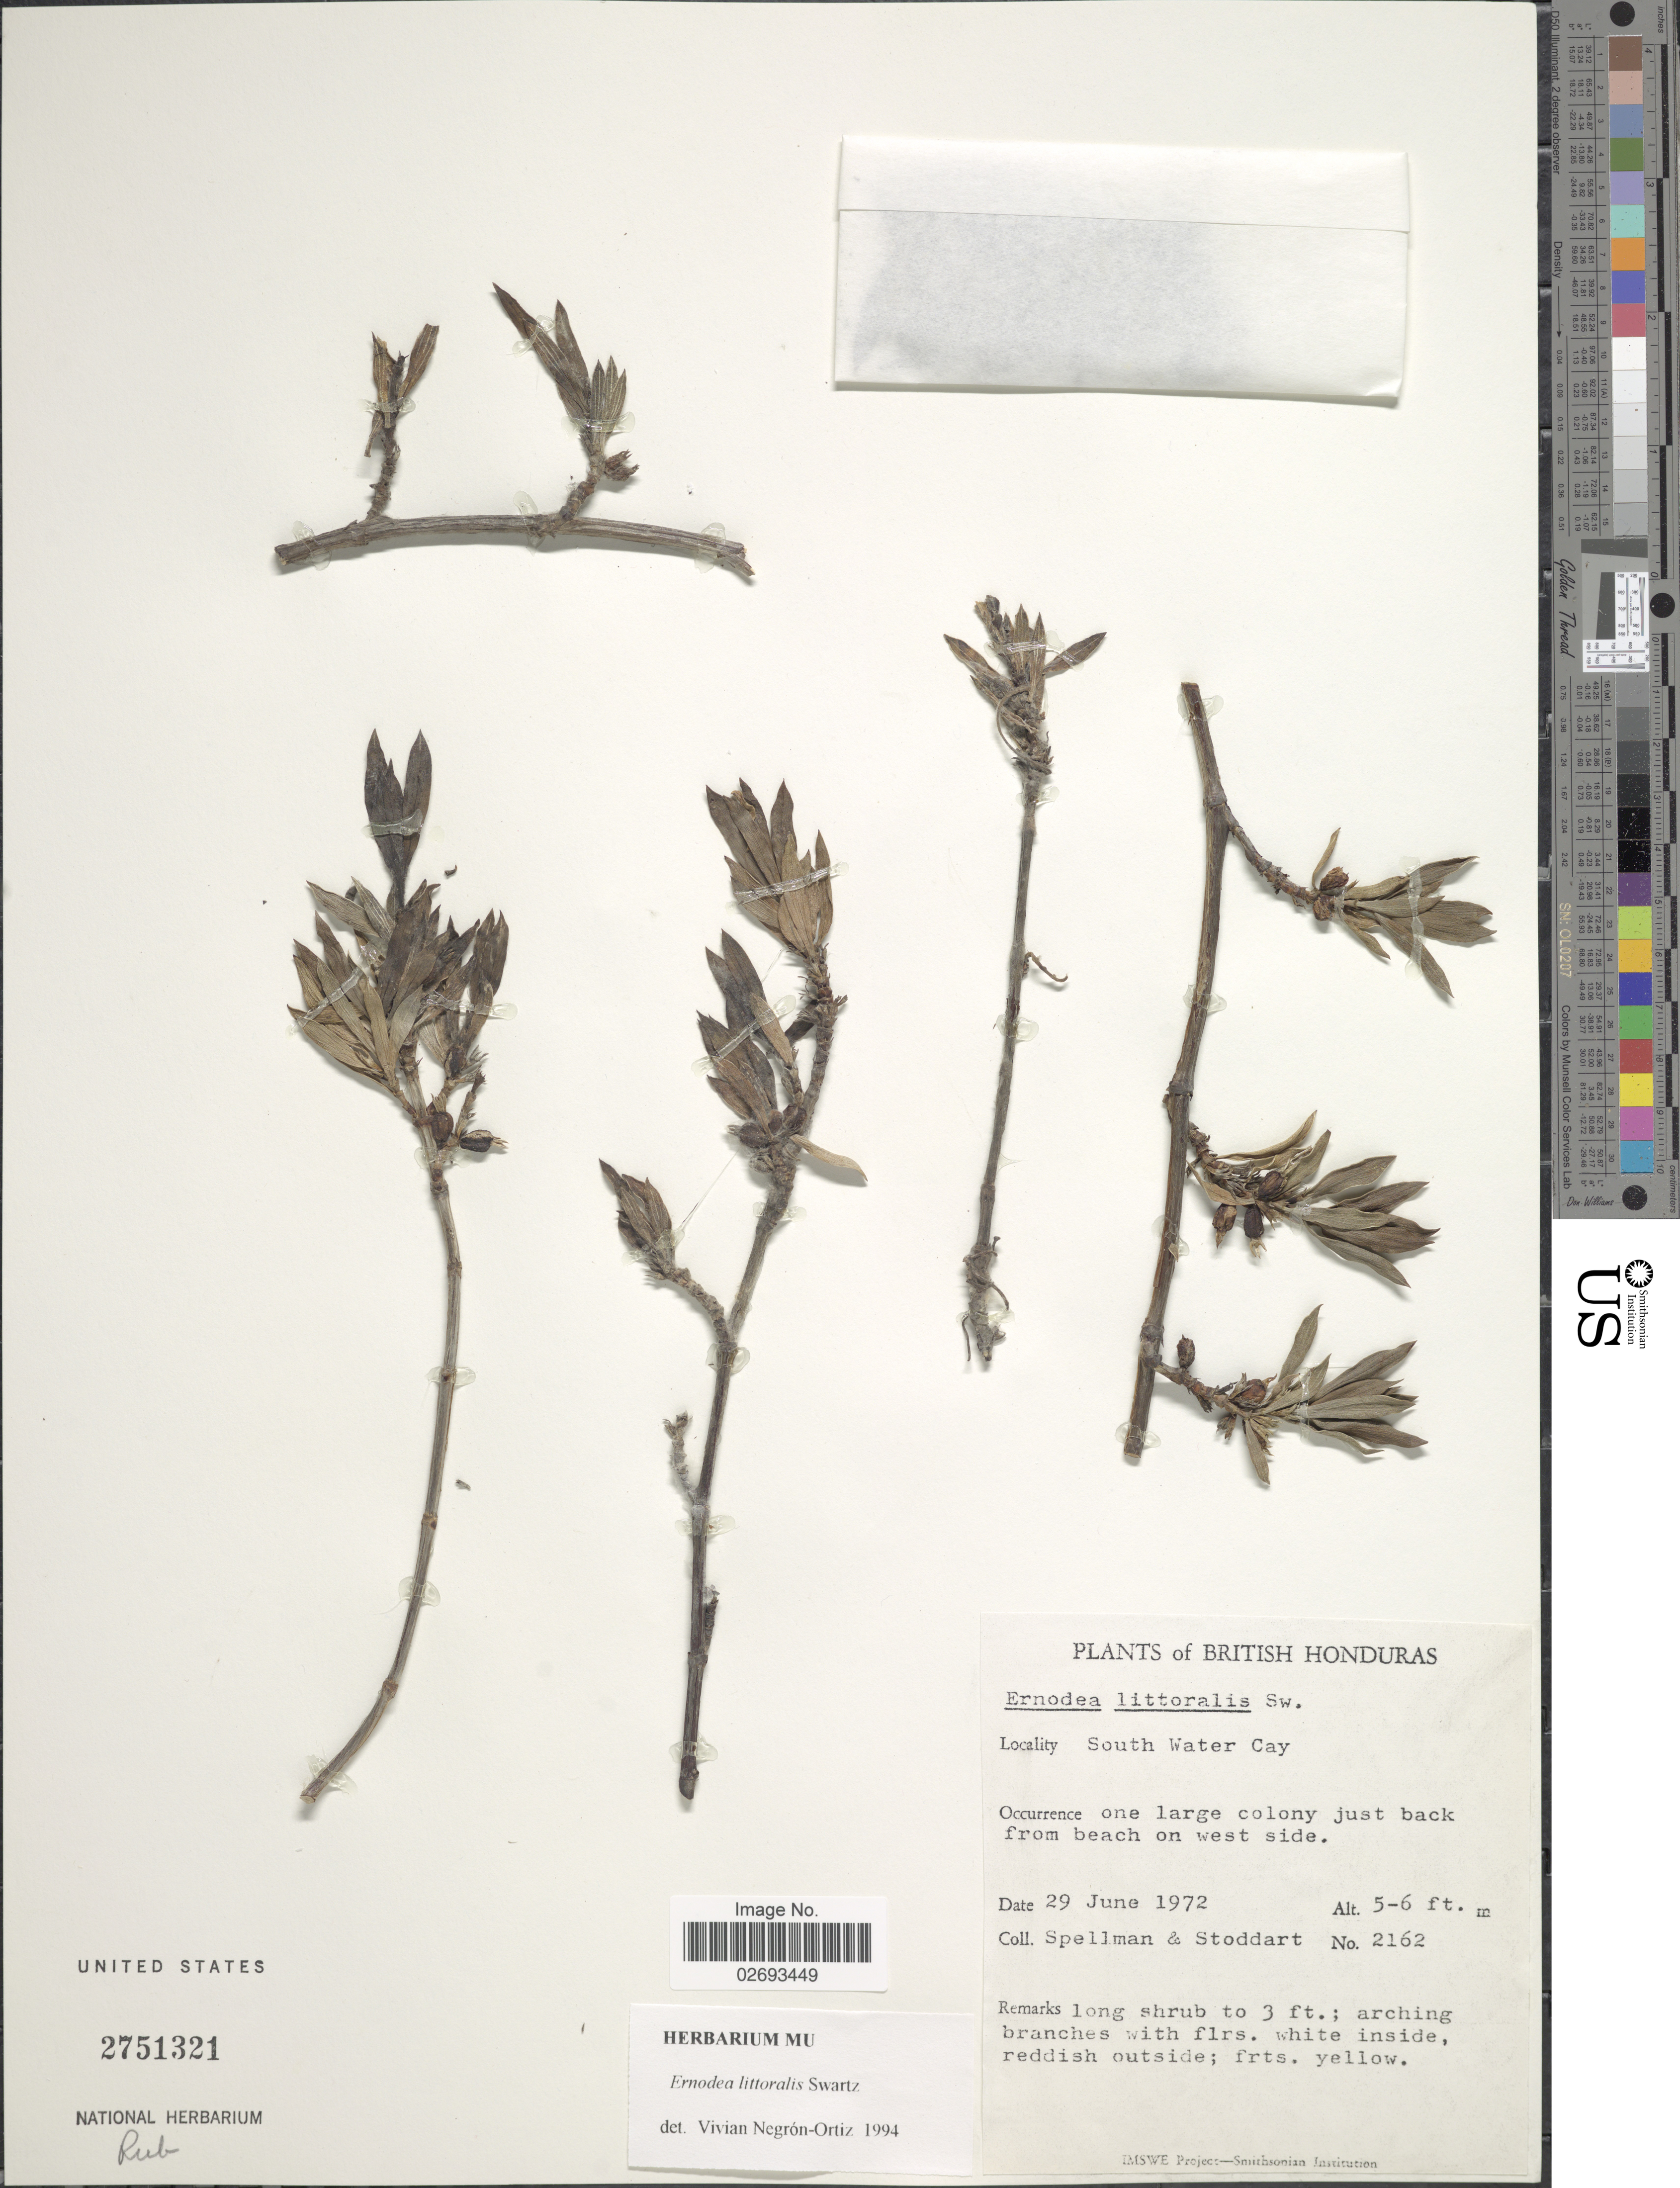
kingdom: Plantae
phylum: Tracheophyta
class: Magnoliopsida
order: Gentianales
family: Rubiaceae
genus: Ernodea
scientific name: Ernodea littoralis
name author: Sw.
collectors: Spellman, -- & -. Stoddart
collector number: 2162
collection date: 1972-06-29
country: Belize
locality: British Honduras. South Water Cay, just back from beach on west side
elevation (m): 2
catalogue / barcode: US 2751321